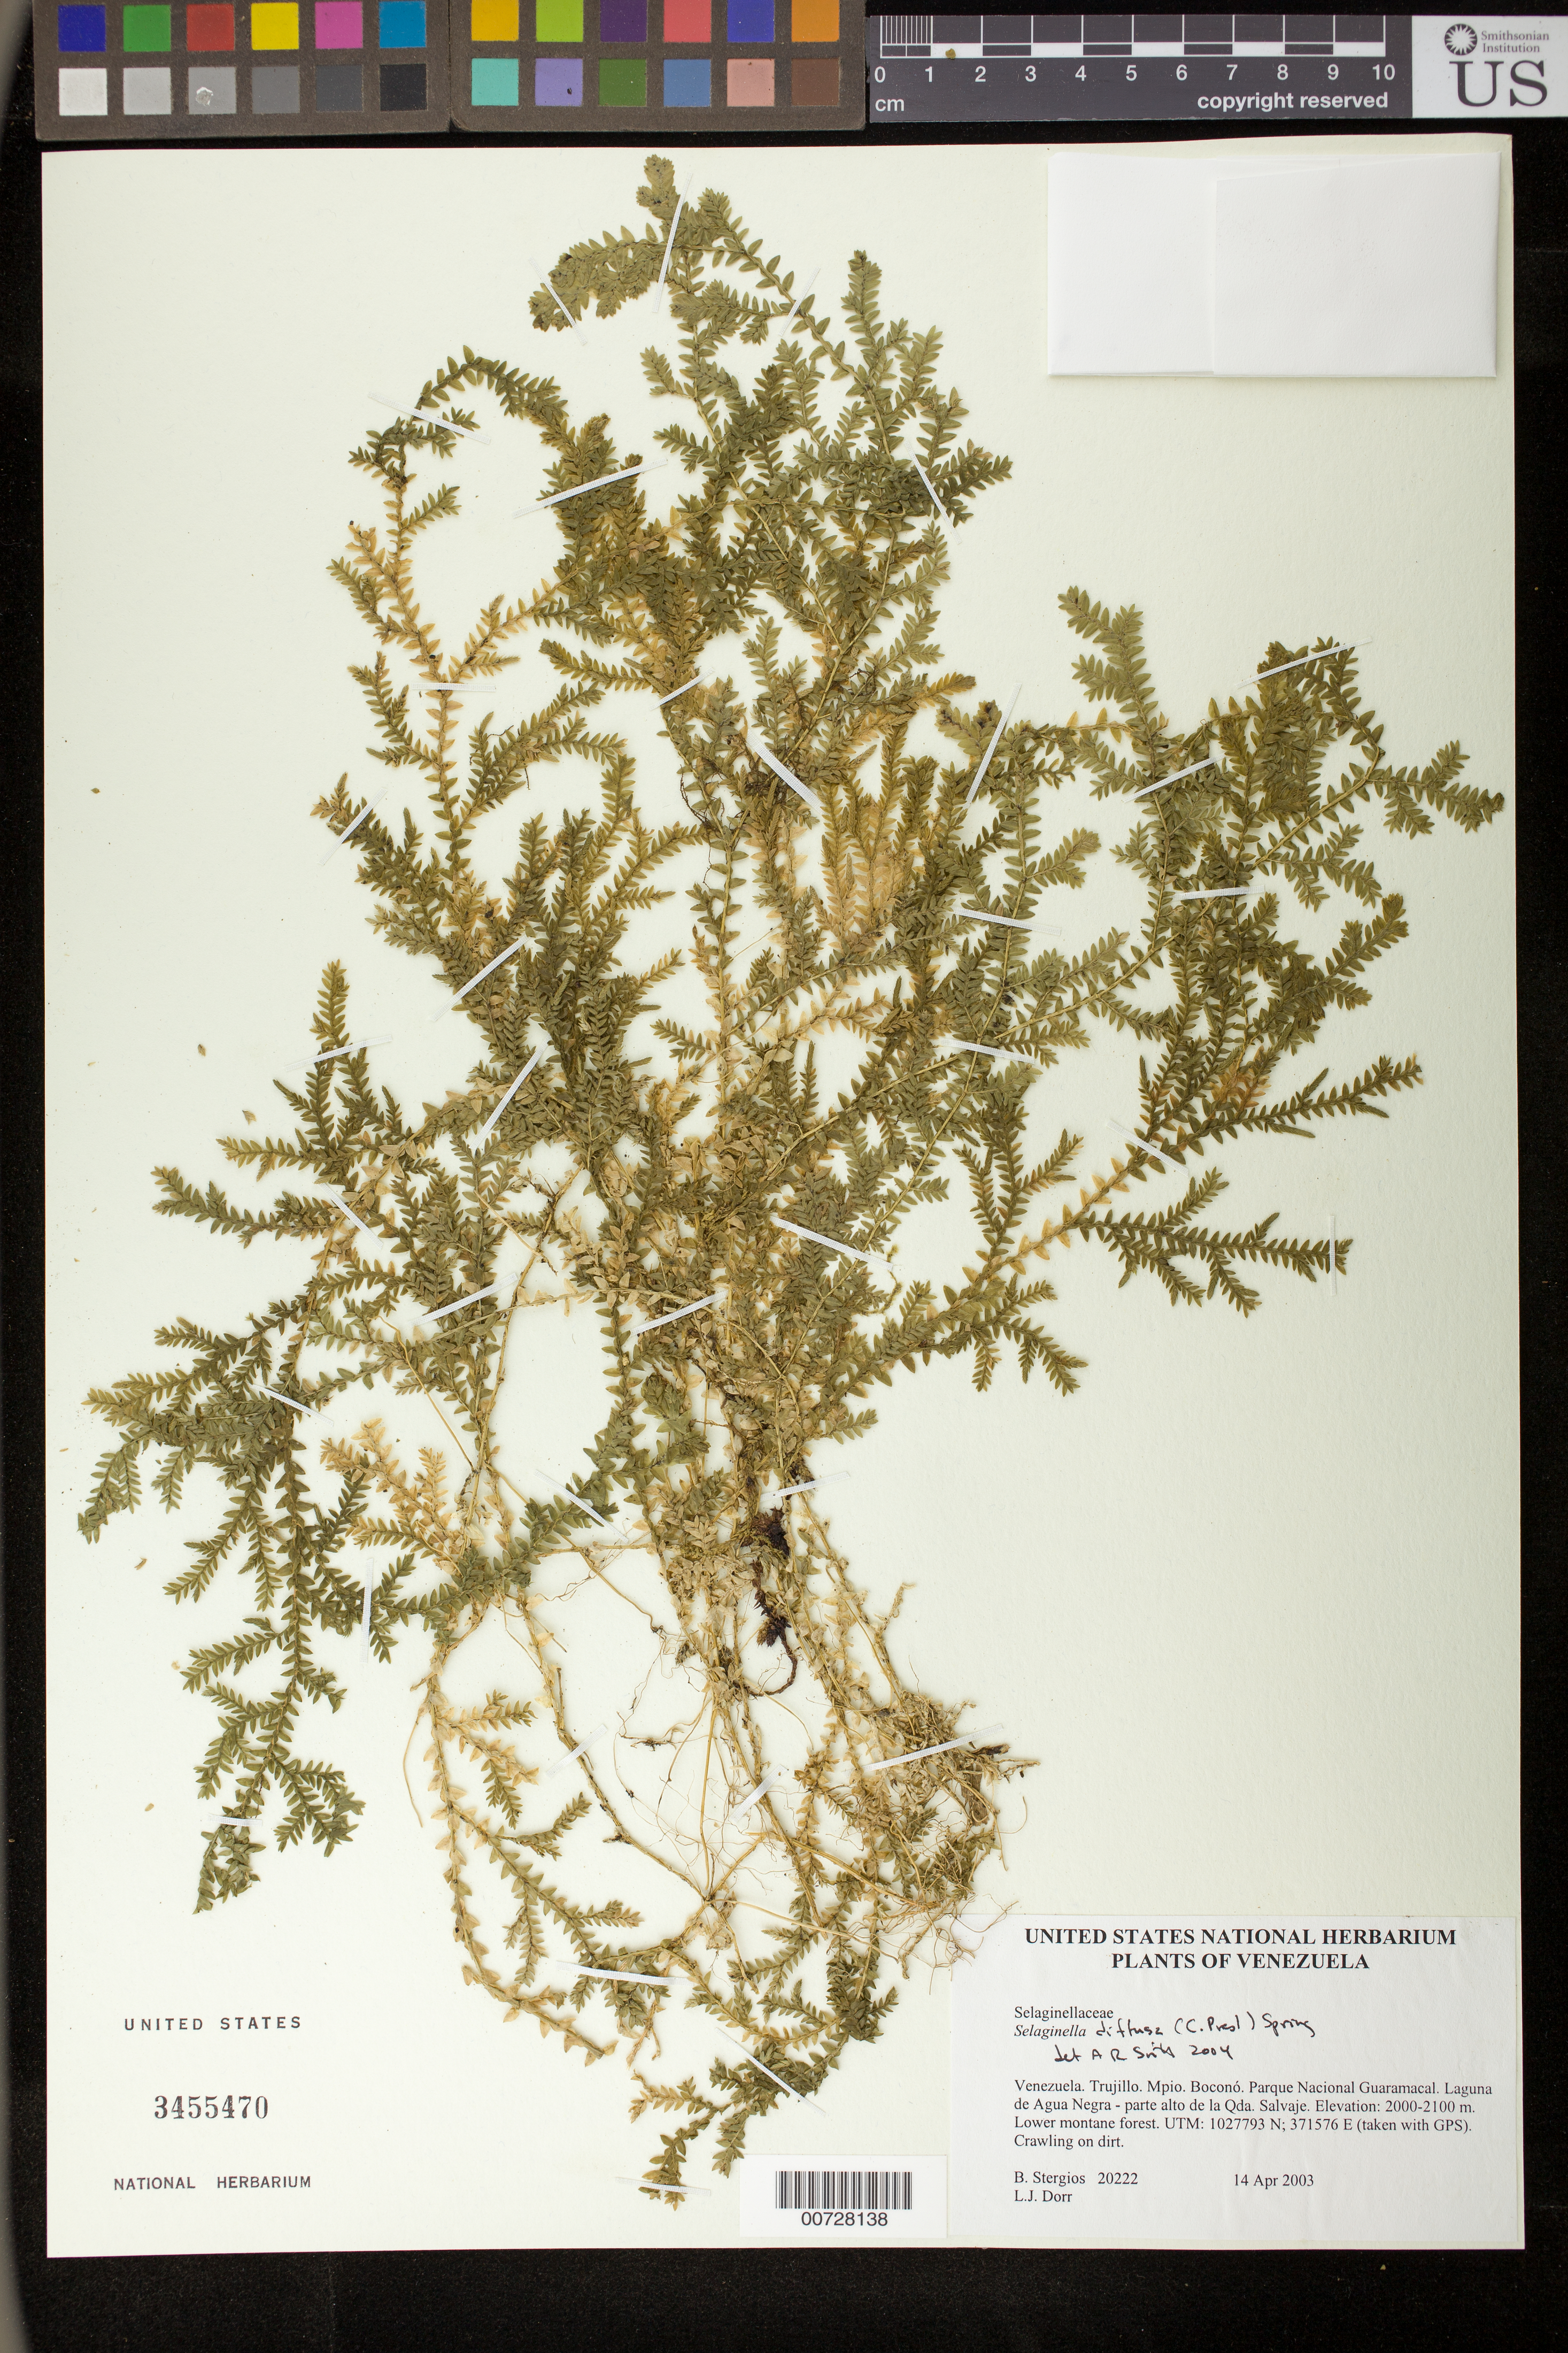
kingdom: Plantae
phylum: Tracheophyta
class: Lycopodiopsida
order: Selaginellales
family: Selaginellaceae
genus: Selaginella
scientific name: Selaginella diffusa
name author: (C. Presl) Spring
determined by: Valdespino, I. A., (PMA), Universidad de Panama (PANAMA)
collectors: B. G. Stergios & L. J. Dorr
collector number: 20222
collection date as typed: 14 Apr 2003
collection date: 2003-04-14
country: Venezuela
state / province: Trujillo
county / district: Boconó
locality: Parque Nacional Guaramacal. Laguna de Agua Negra - parte alto de la Qda. Salvaje.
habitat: Lower montane forest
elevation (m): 2000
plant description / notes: CTES, F, MO, NY, PORT, UC, US, VEN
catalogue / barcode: US 3455470